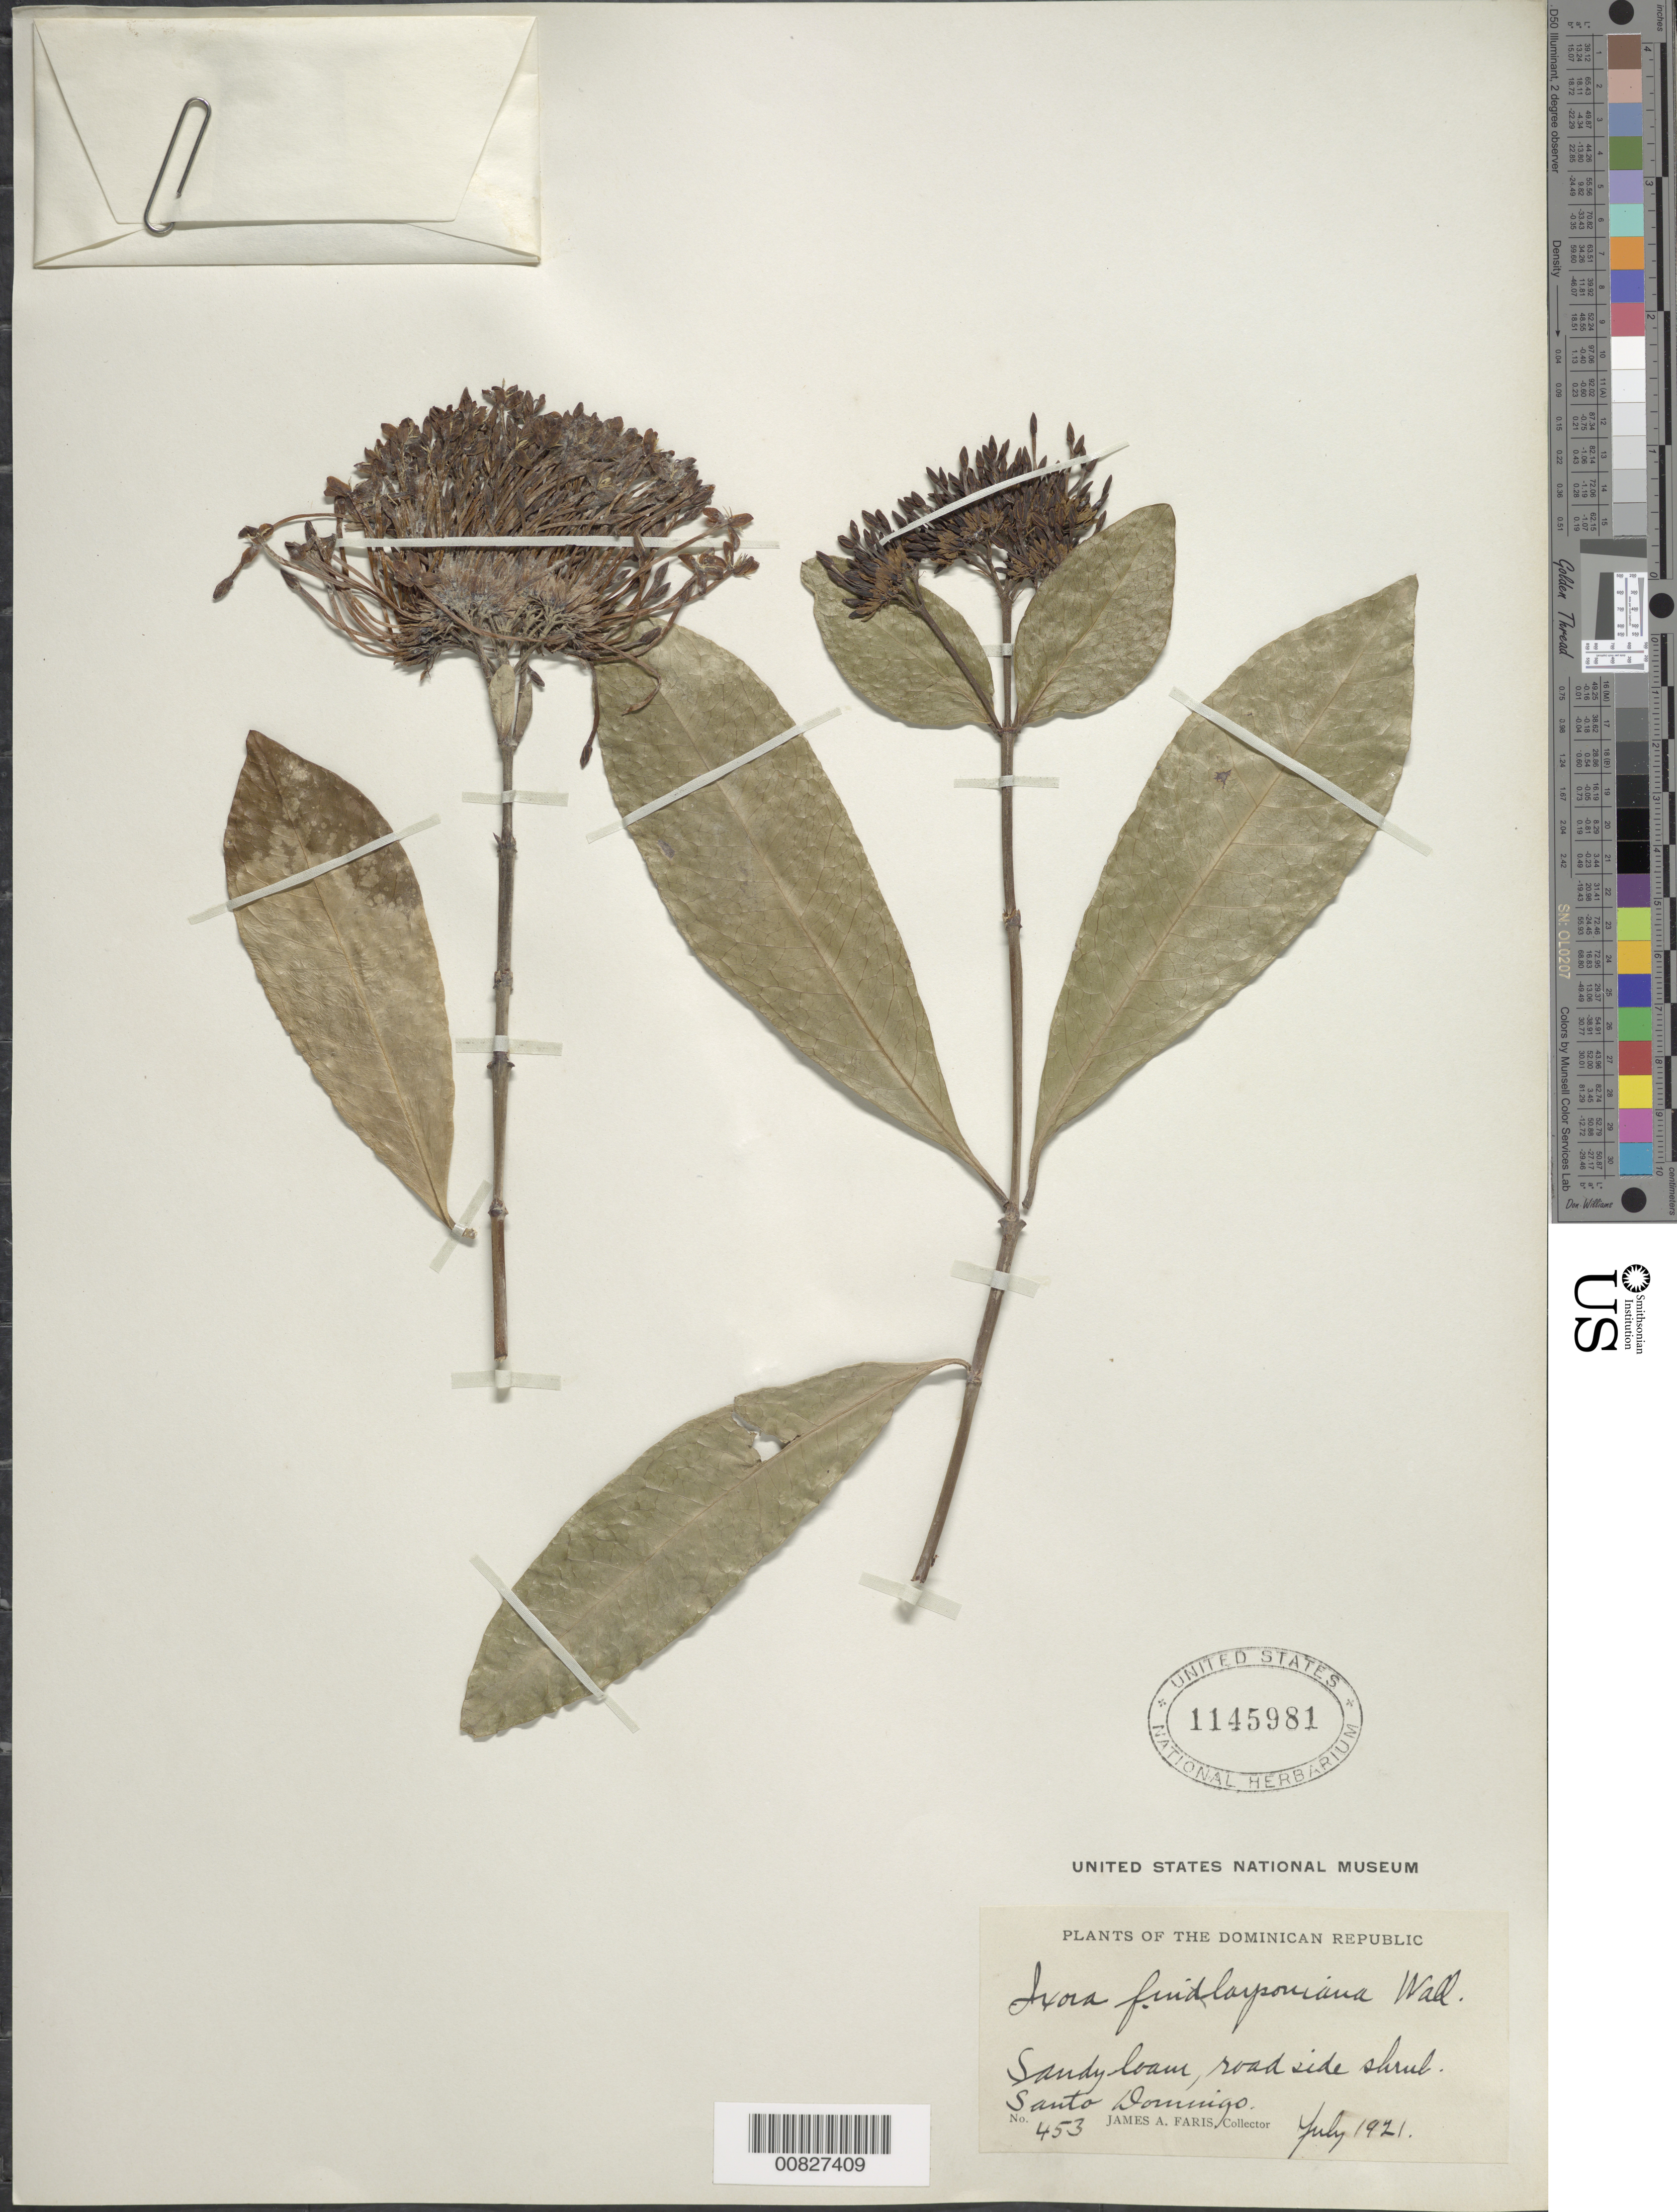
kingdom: Plantae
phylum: Tracheophyta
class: Magnoliopsida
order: Gentianales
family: Rubiaceae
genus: Ixora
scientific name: Ixora finlaysoniana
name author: Wall. ex G. Don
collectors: J. Faris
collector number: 453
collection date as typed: Jul 1921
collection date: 1921-07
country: Dominican Republic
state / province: San Cristóbal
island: Hispaniola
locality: Santo Domingo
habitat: Sandy loam along roadside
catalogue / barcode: US 1145981